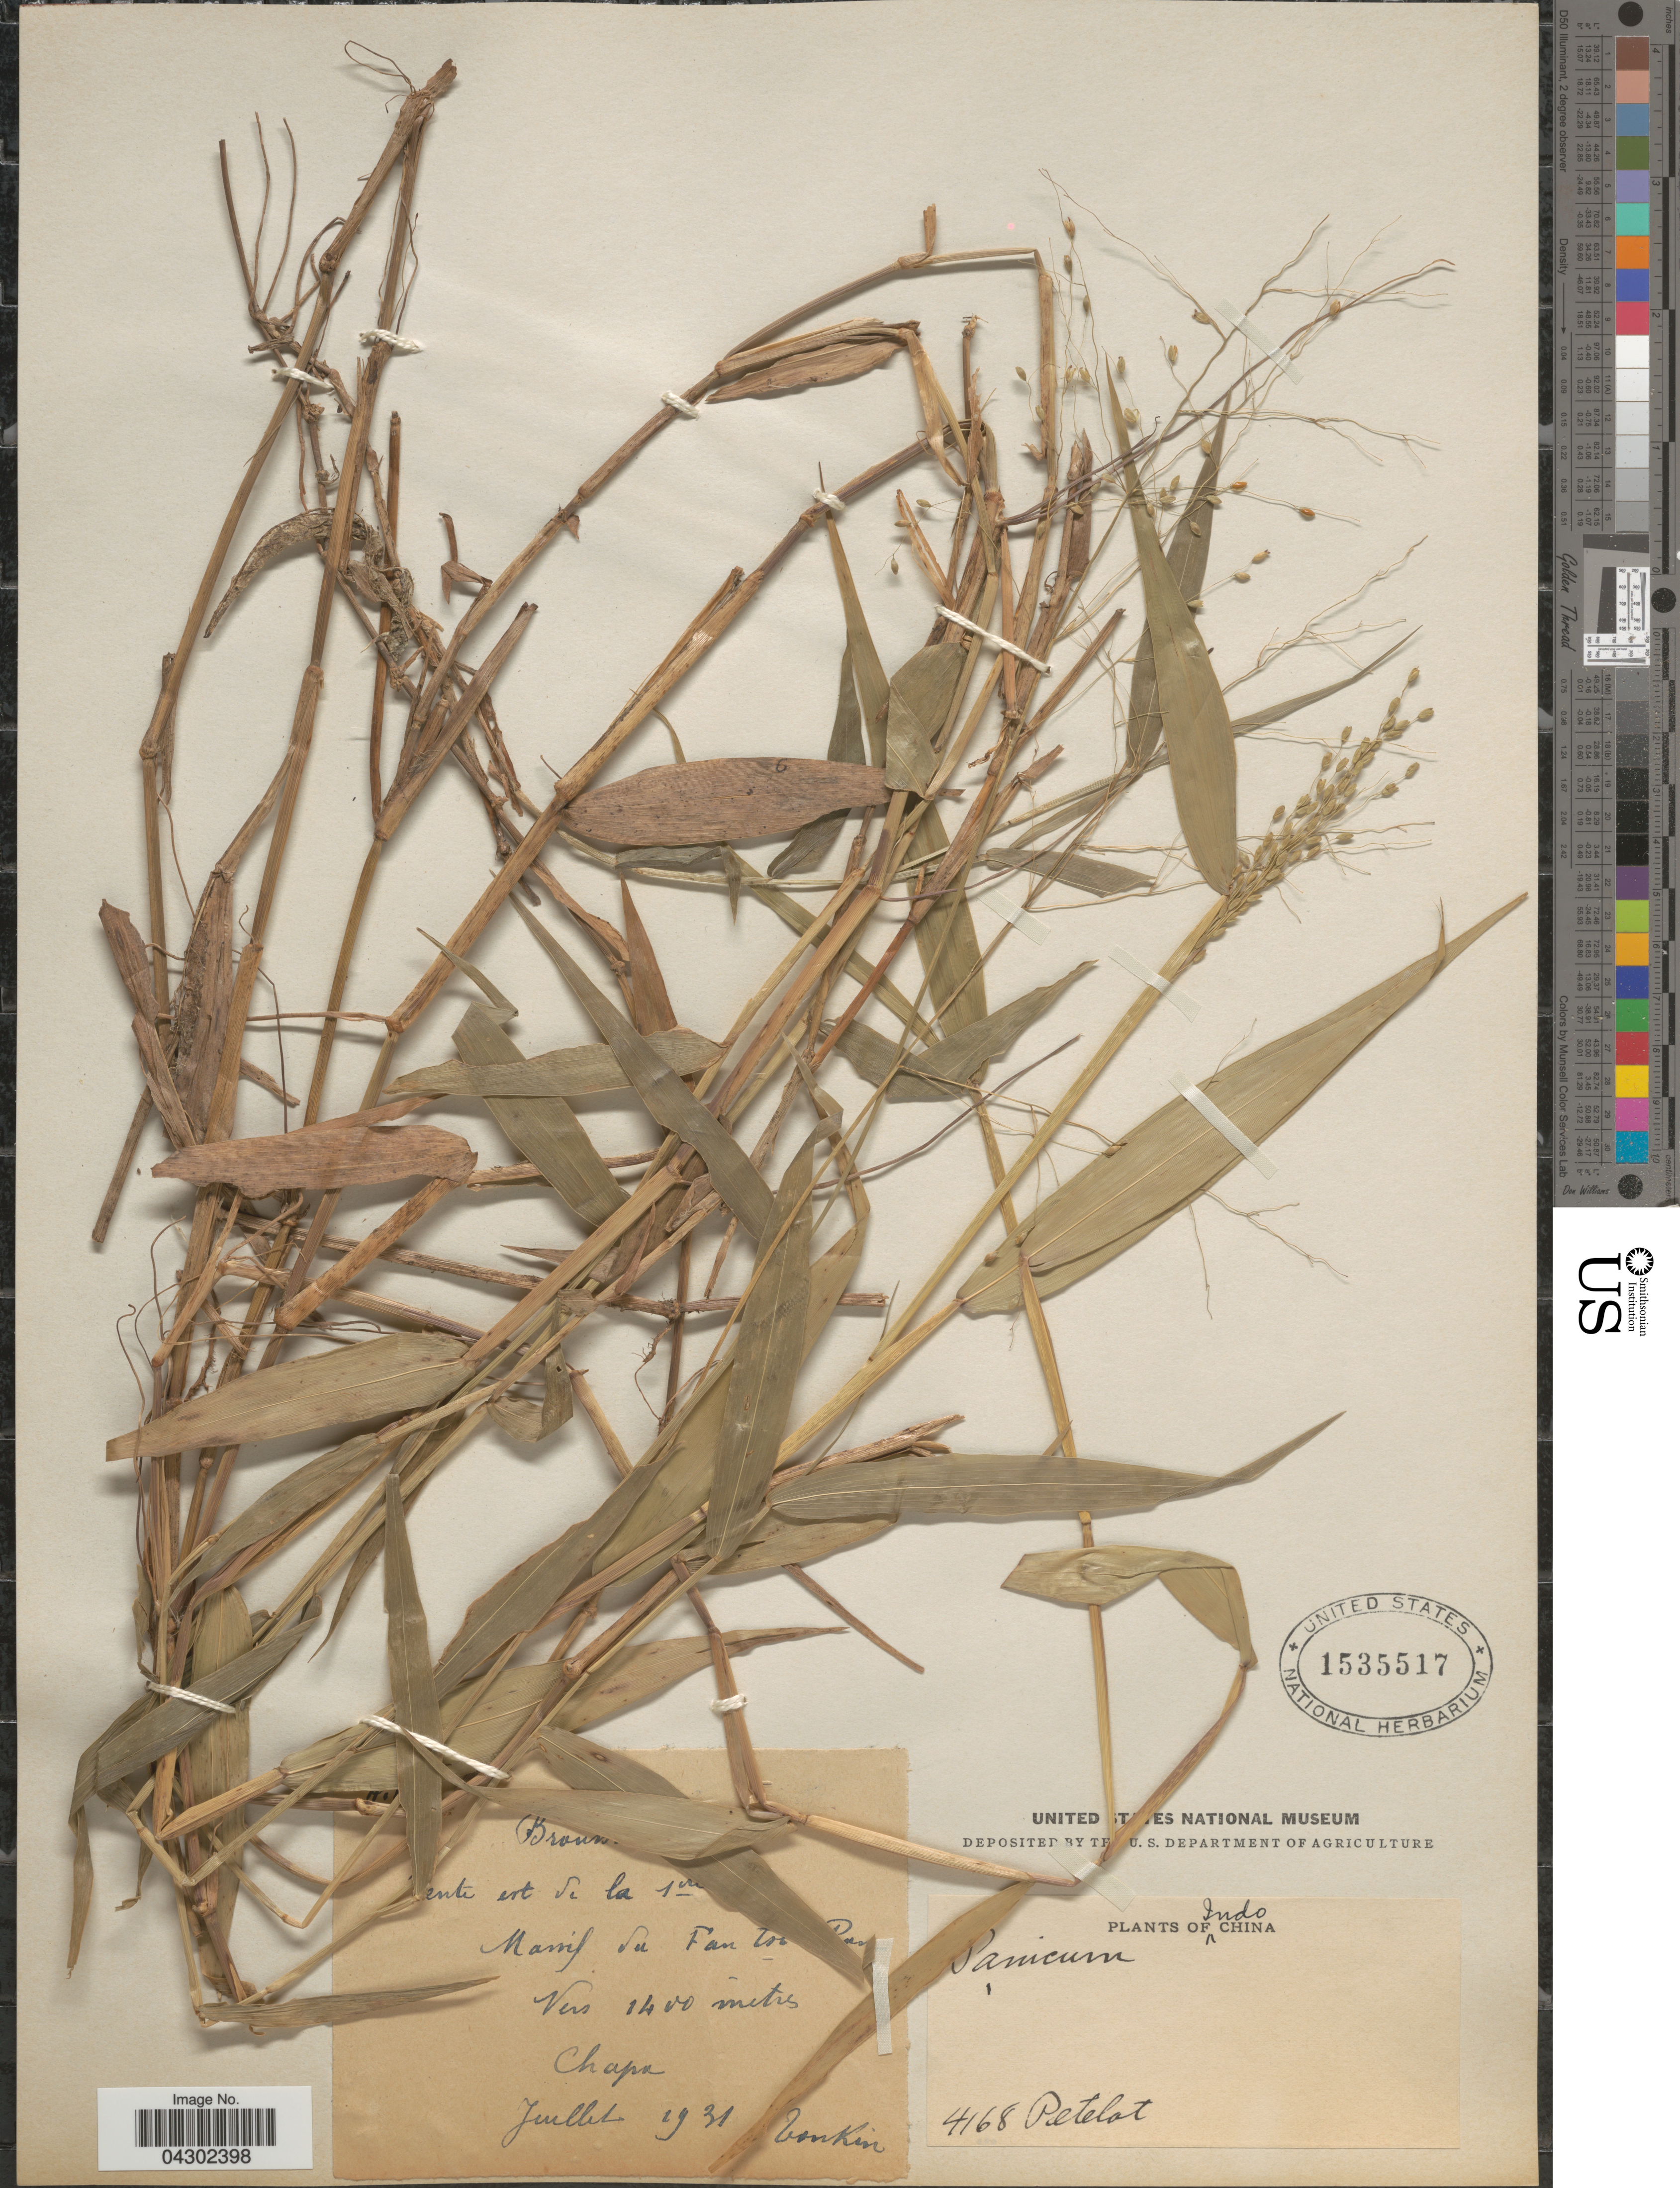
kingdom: Plantae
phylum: Tracheophyta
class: Liliopsida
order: Poales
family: Poaceae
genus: Panicum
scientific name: Panicum sp.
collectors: Pételot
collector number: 4168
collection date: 1931-07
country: Vietnam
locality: Massif du Fan [illegible text]os [illegible text]a. Chapa. Tonkin. Indochina.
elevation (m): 1400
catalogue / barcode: US 1535517